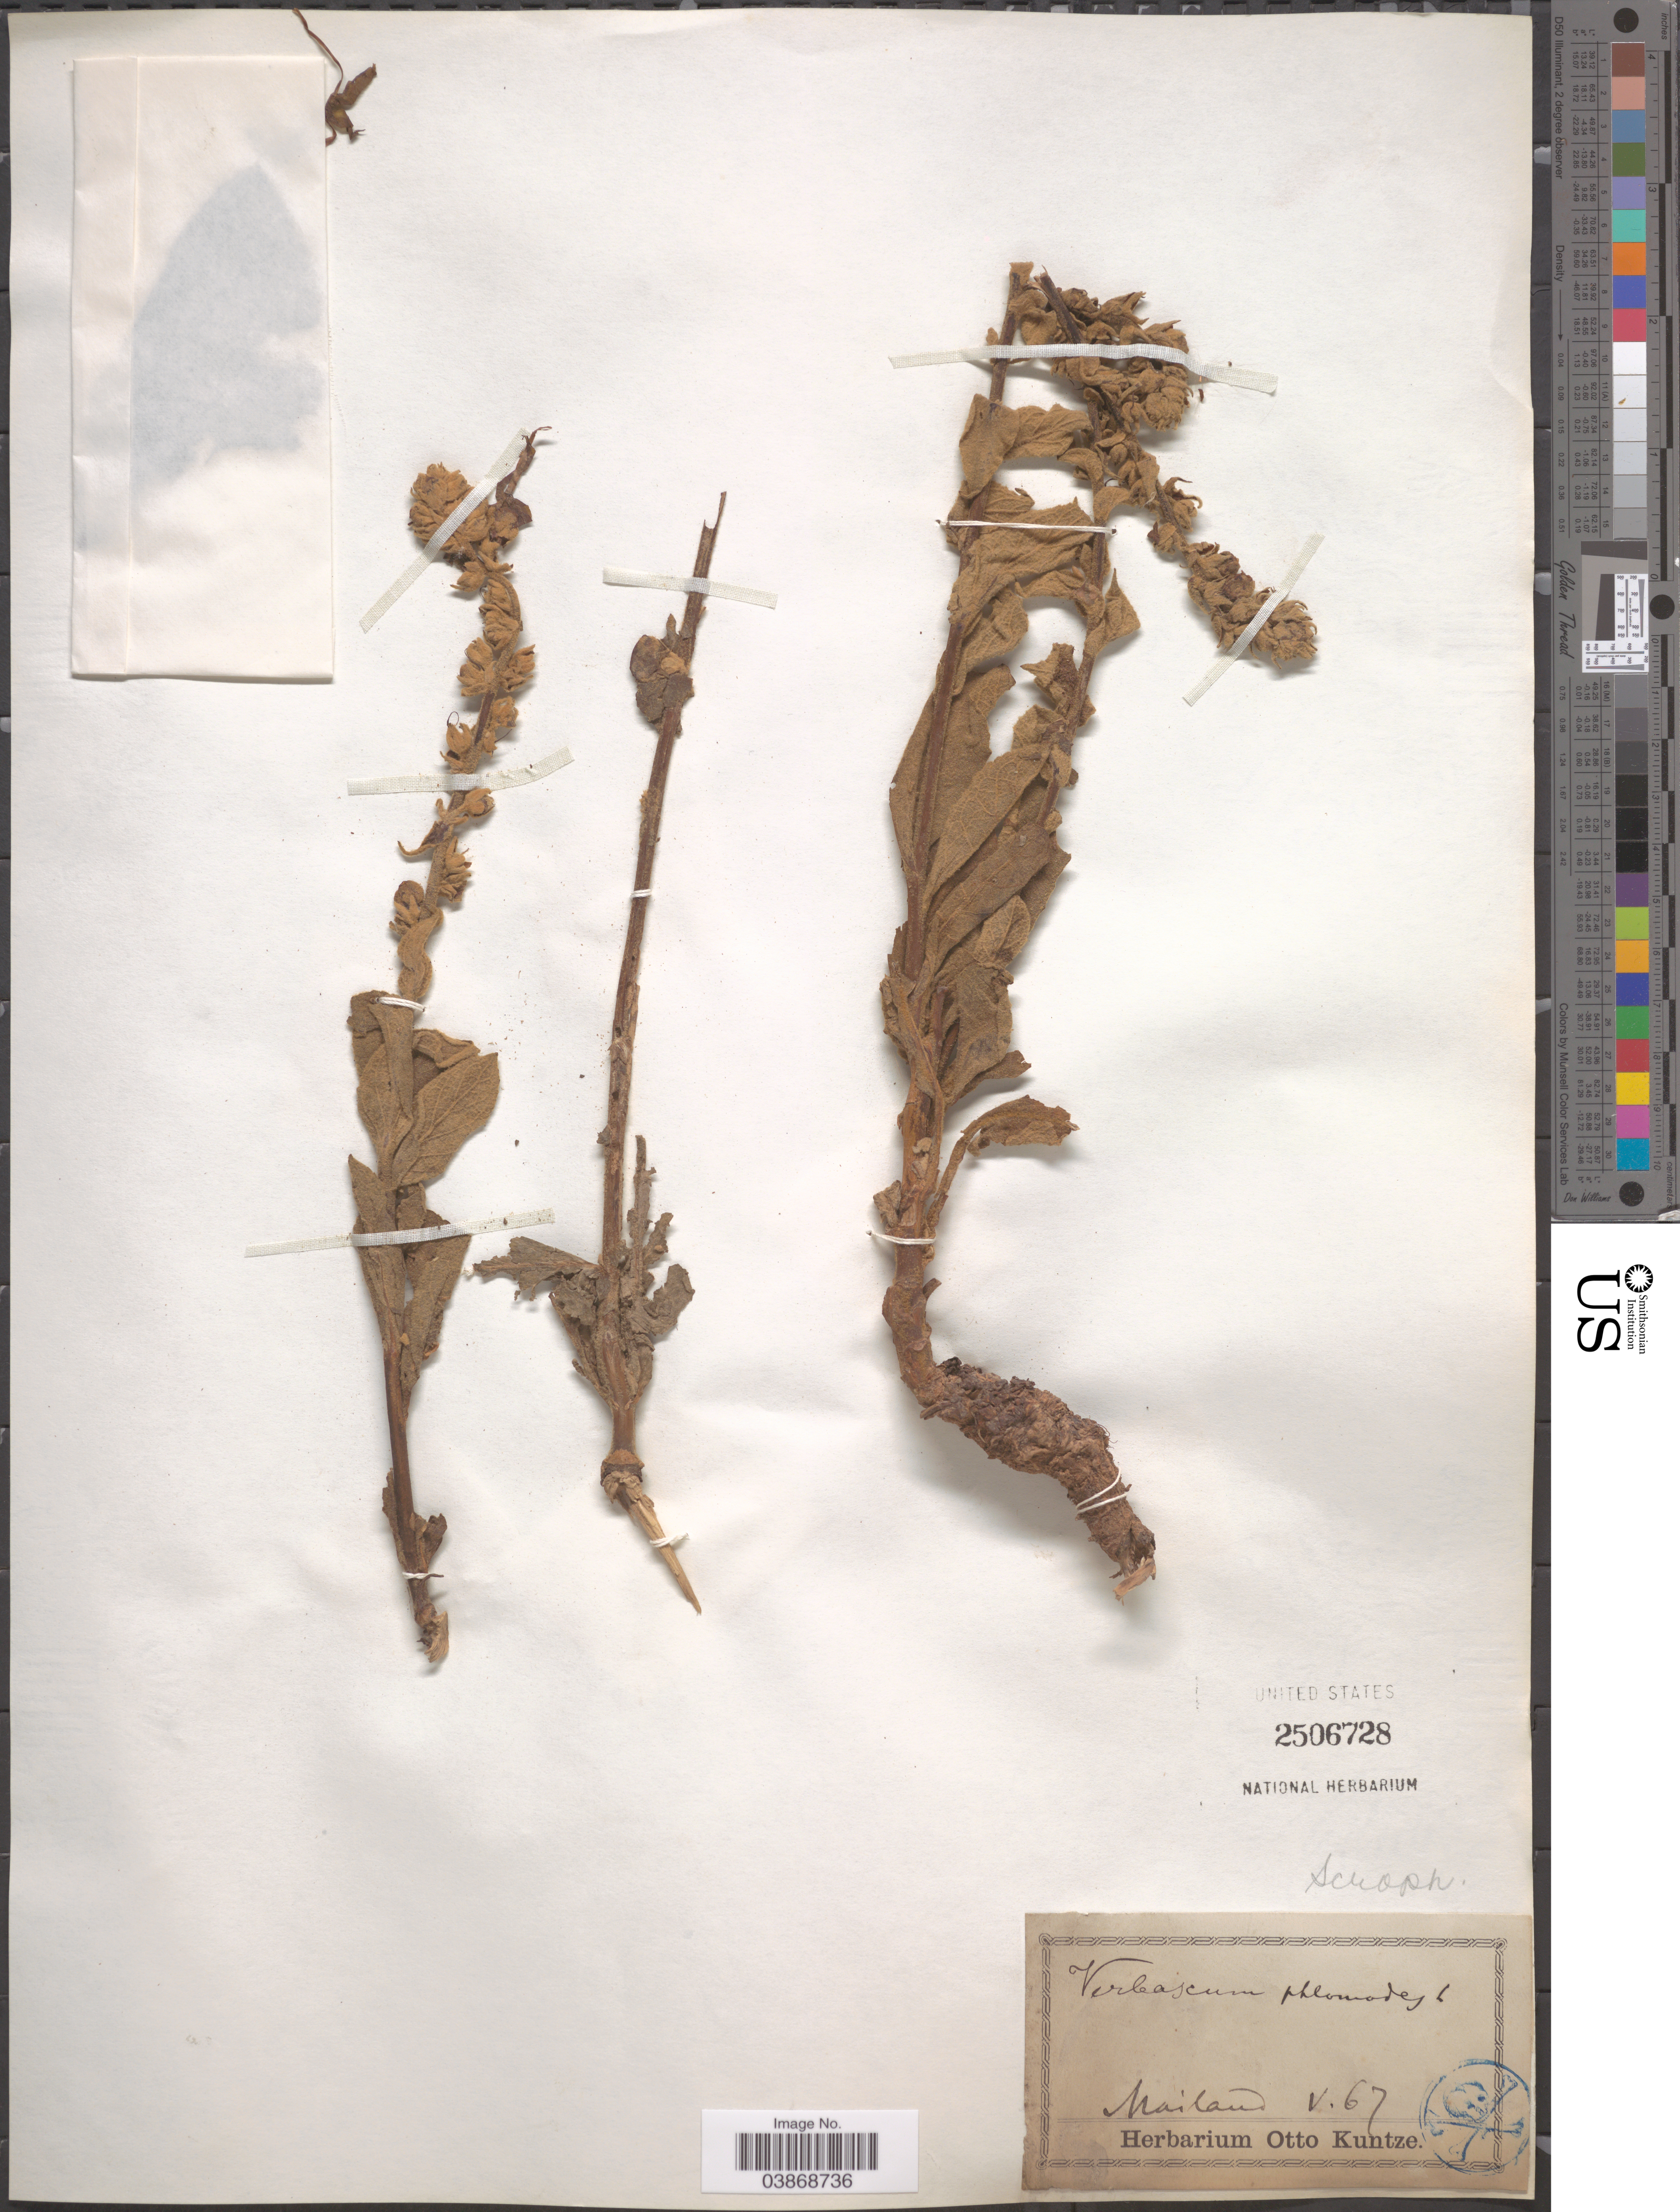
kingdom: Plantae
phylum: Tracheophyta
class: Magnoliopsida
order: Lamiales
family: Scrophulariaceae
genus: Verbascum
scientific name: Verbascum phlomoides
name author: L.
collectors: ex herb. Otto Kuntze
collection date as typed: Transcribed d/m/y: /5/67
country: Italy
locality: Mailand.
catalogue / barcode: US 2506728